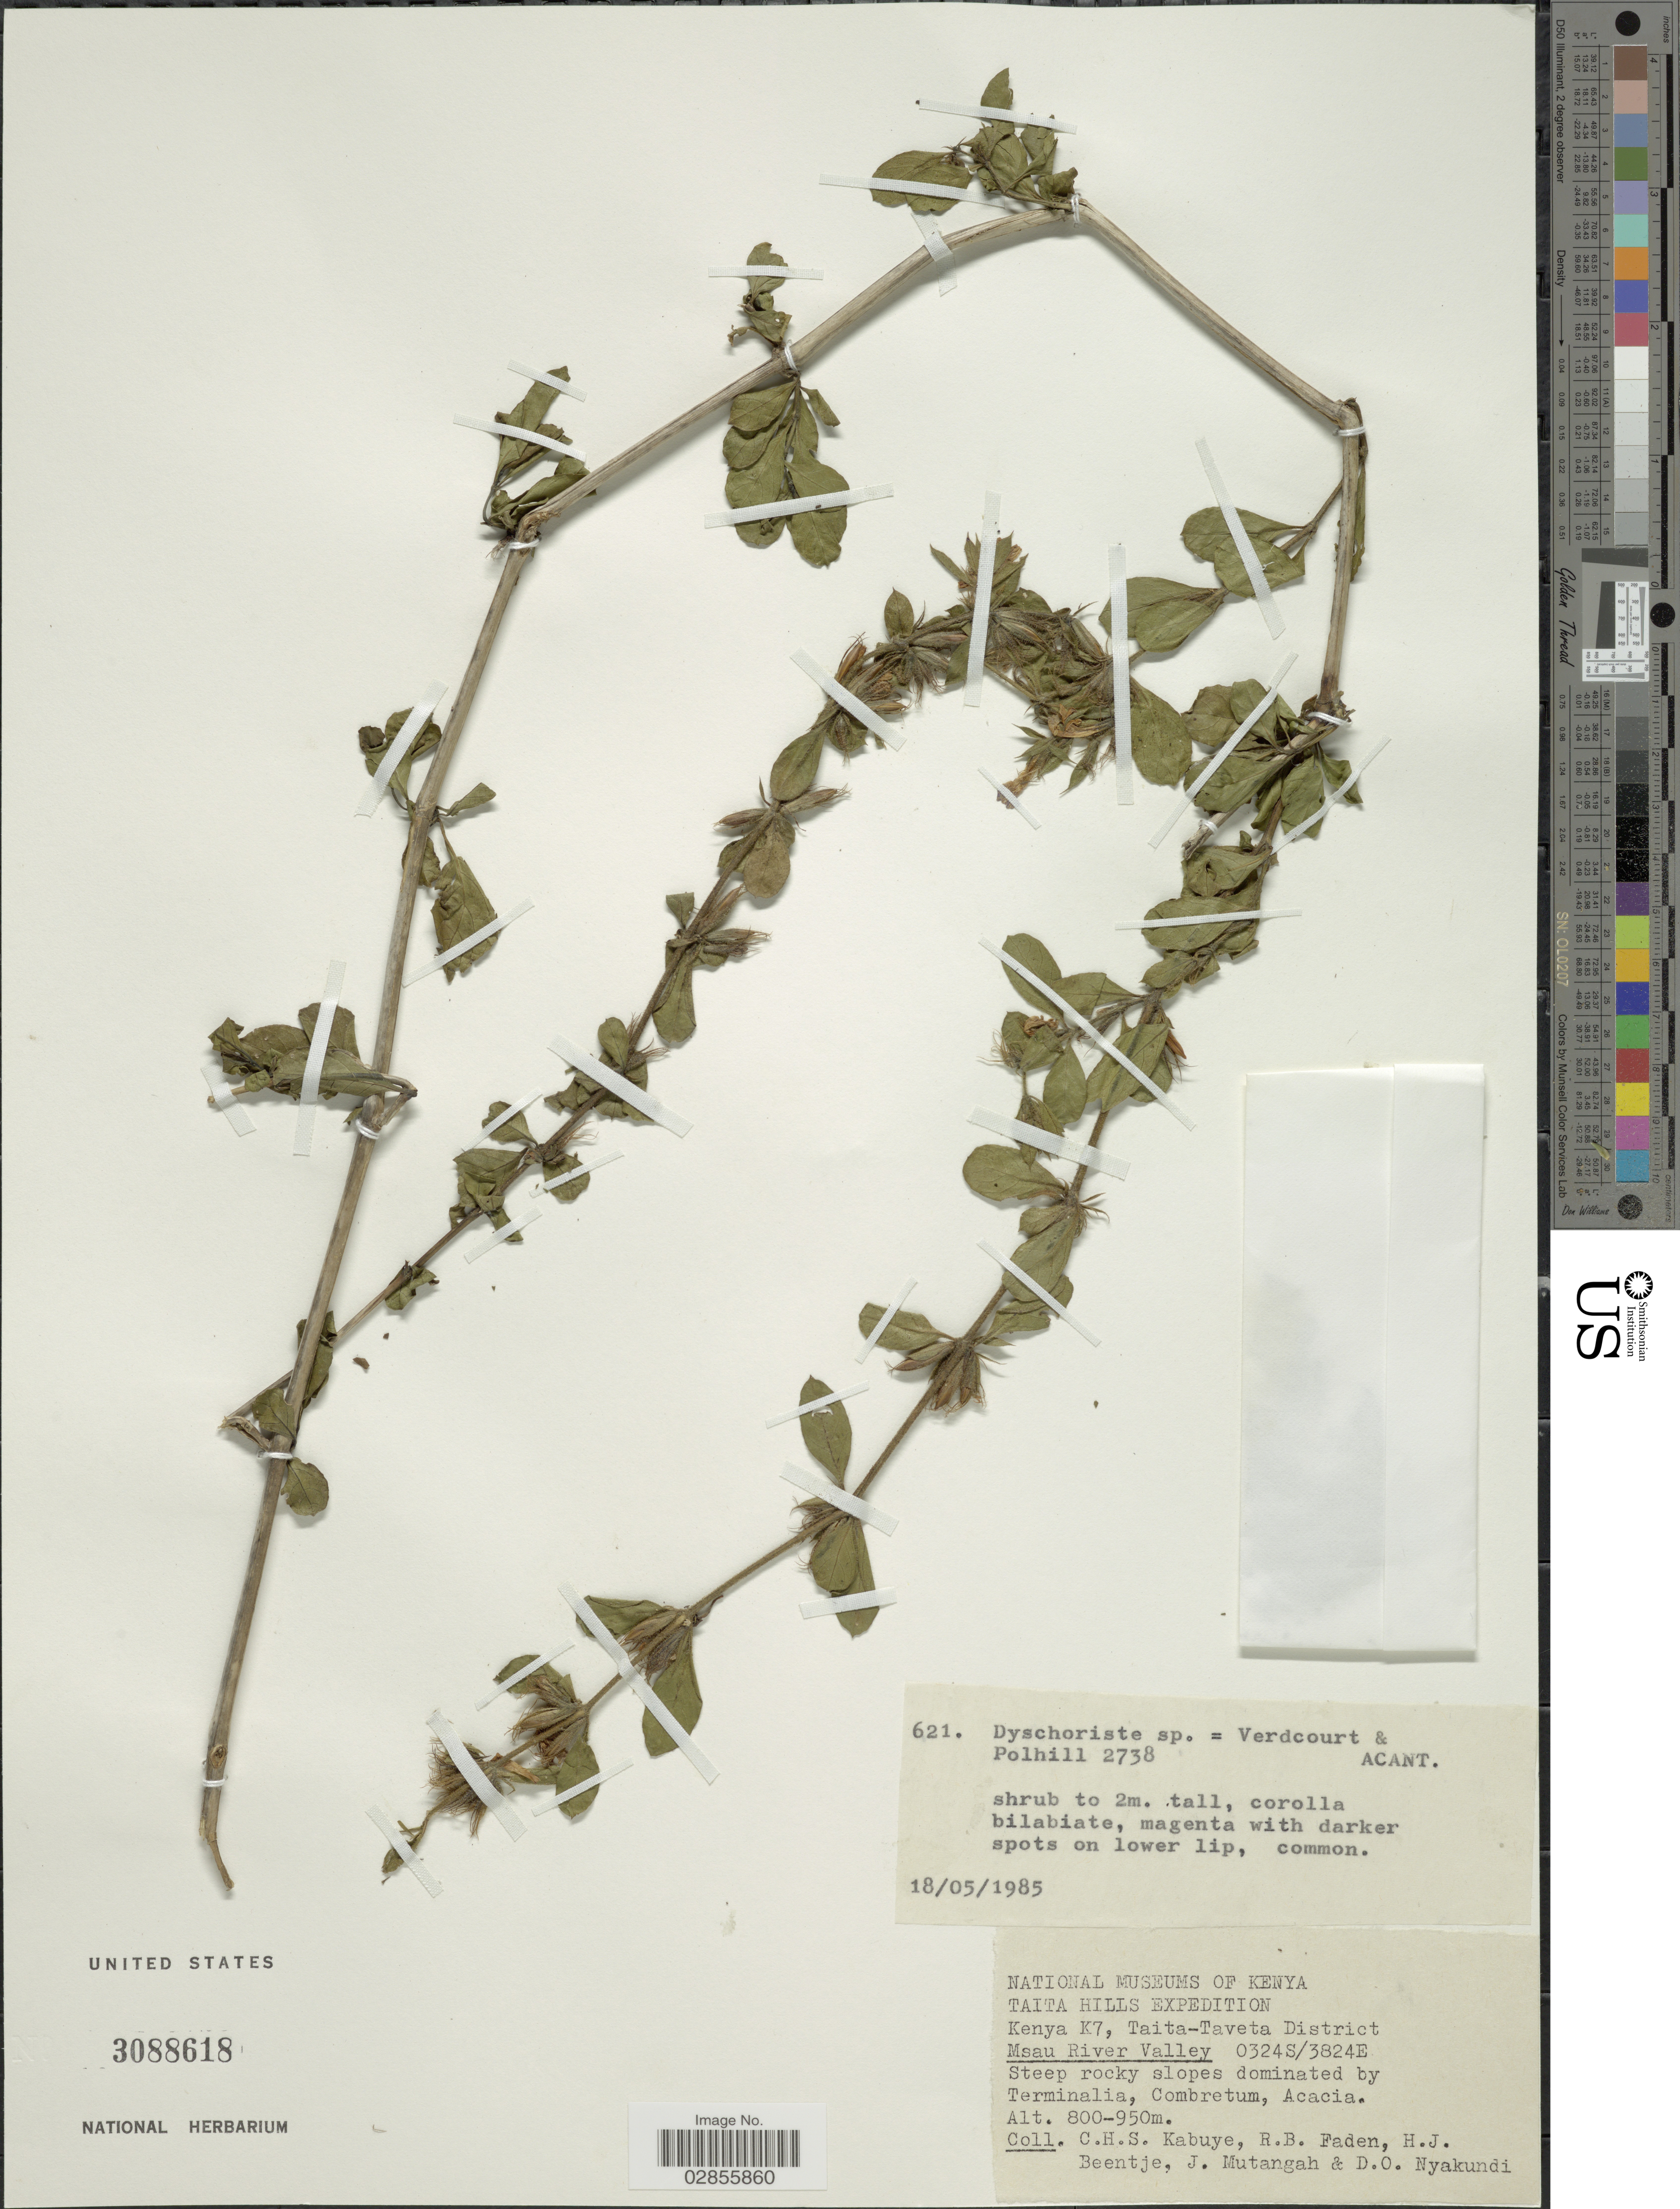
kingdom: Plantae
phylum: Tracheophyta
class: Magnoliopsida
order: Lamiales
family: Acanthaceae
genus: Dyschoriste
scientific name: Dyschoriste sp.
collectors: C. Kabuye, R. B. Faden, H. J. Beentje, J. Mutangah & D. Nyakundi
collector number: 621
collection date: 1985-05-18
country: Kenya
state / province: Taita Taveta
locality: Taita Hills. K7, Taita-Taveta District. Msau River Valley.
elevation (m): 800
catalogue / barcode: US 3088618